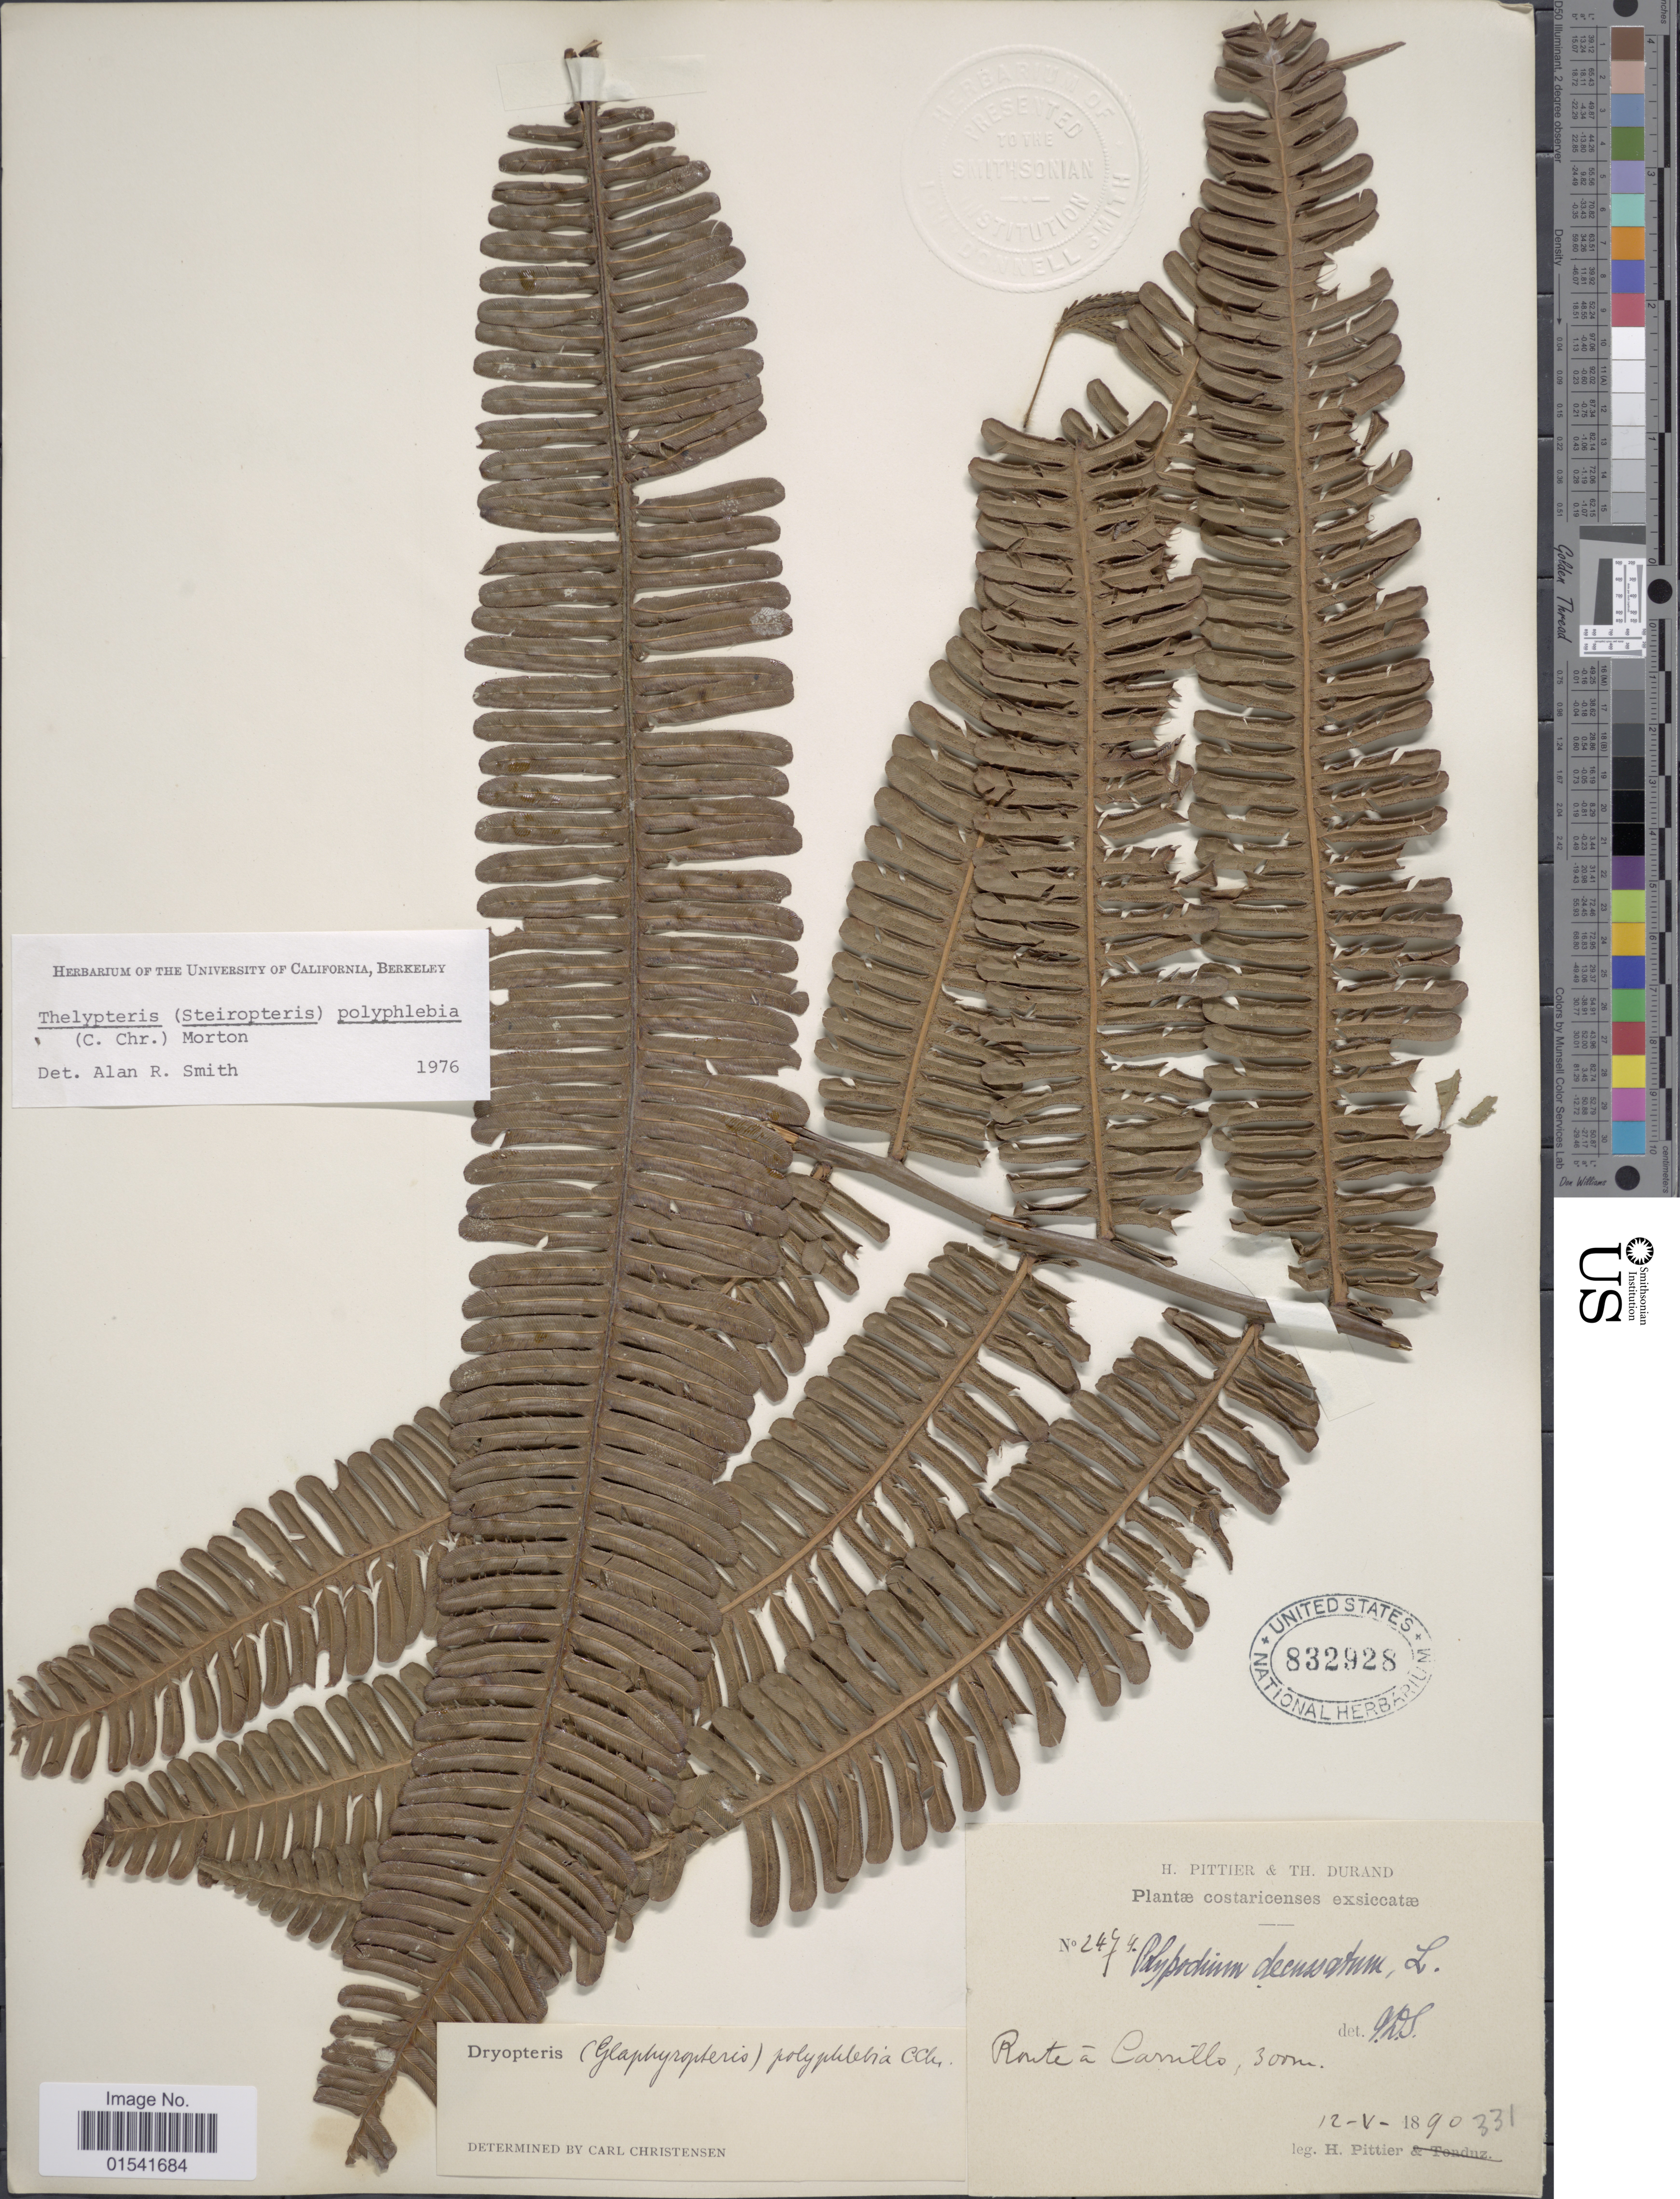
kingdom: Plantae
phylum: Tracheophyta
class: Polypodiopsida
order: Polypodiales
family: Thelypteridaceae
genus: Steiropteris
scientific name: Steiropteris polyphlebia (C. Chr.) comb. nov., ined. 2015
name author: (C. Chr.)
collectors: H. F. Pittier & T. Durand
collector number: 2474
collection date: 1890-05-12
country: Costa Rica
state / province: Guanacaste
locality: Route á Carrillo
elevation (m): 300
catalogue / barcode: US 832928